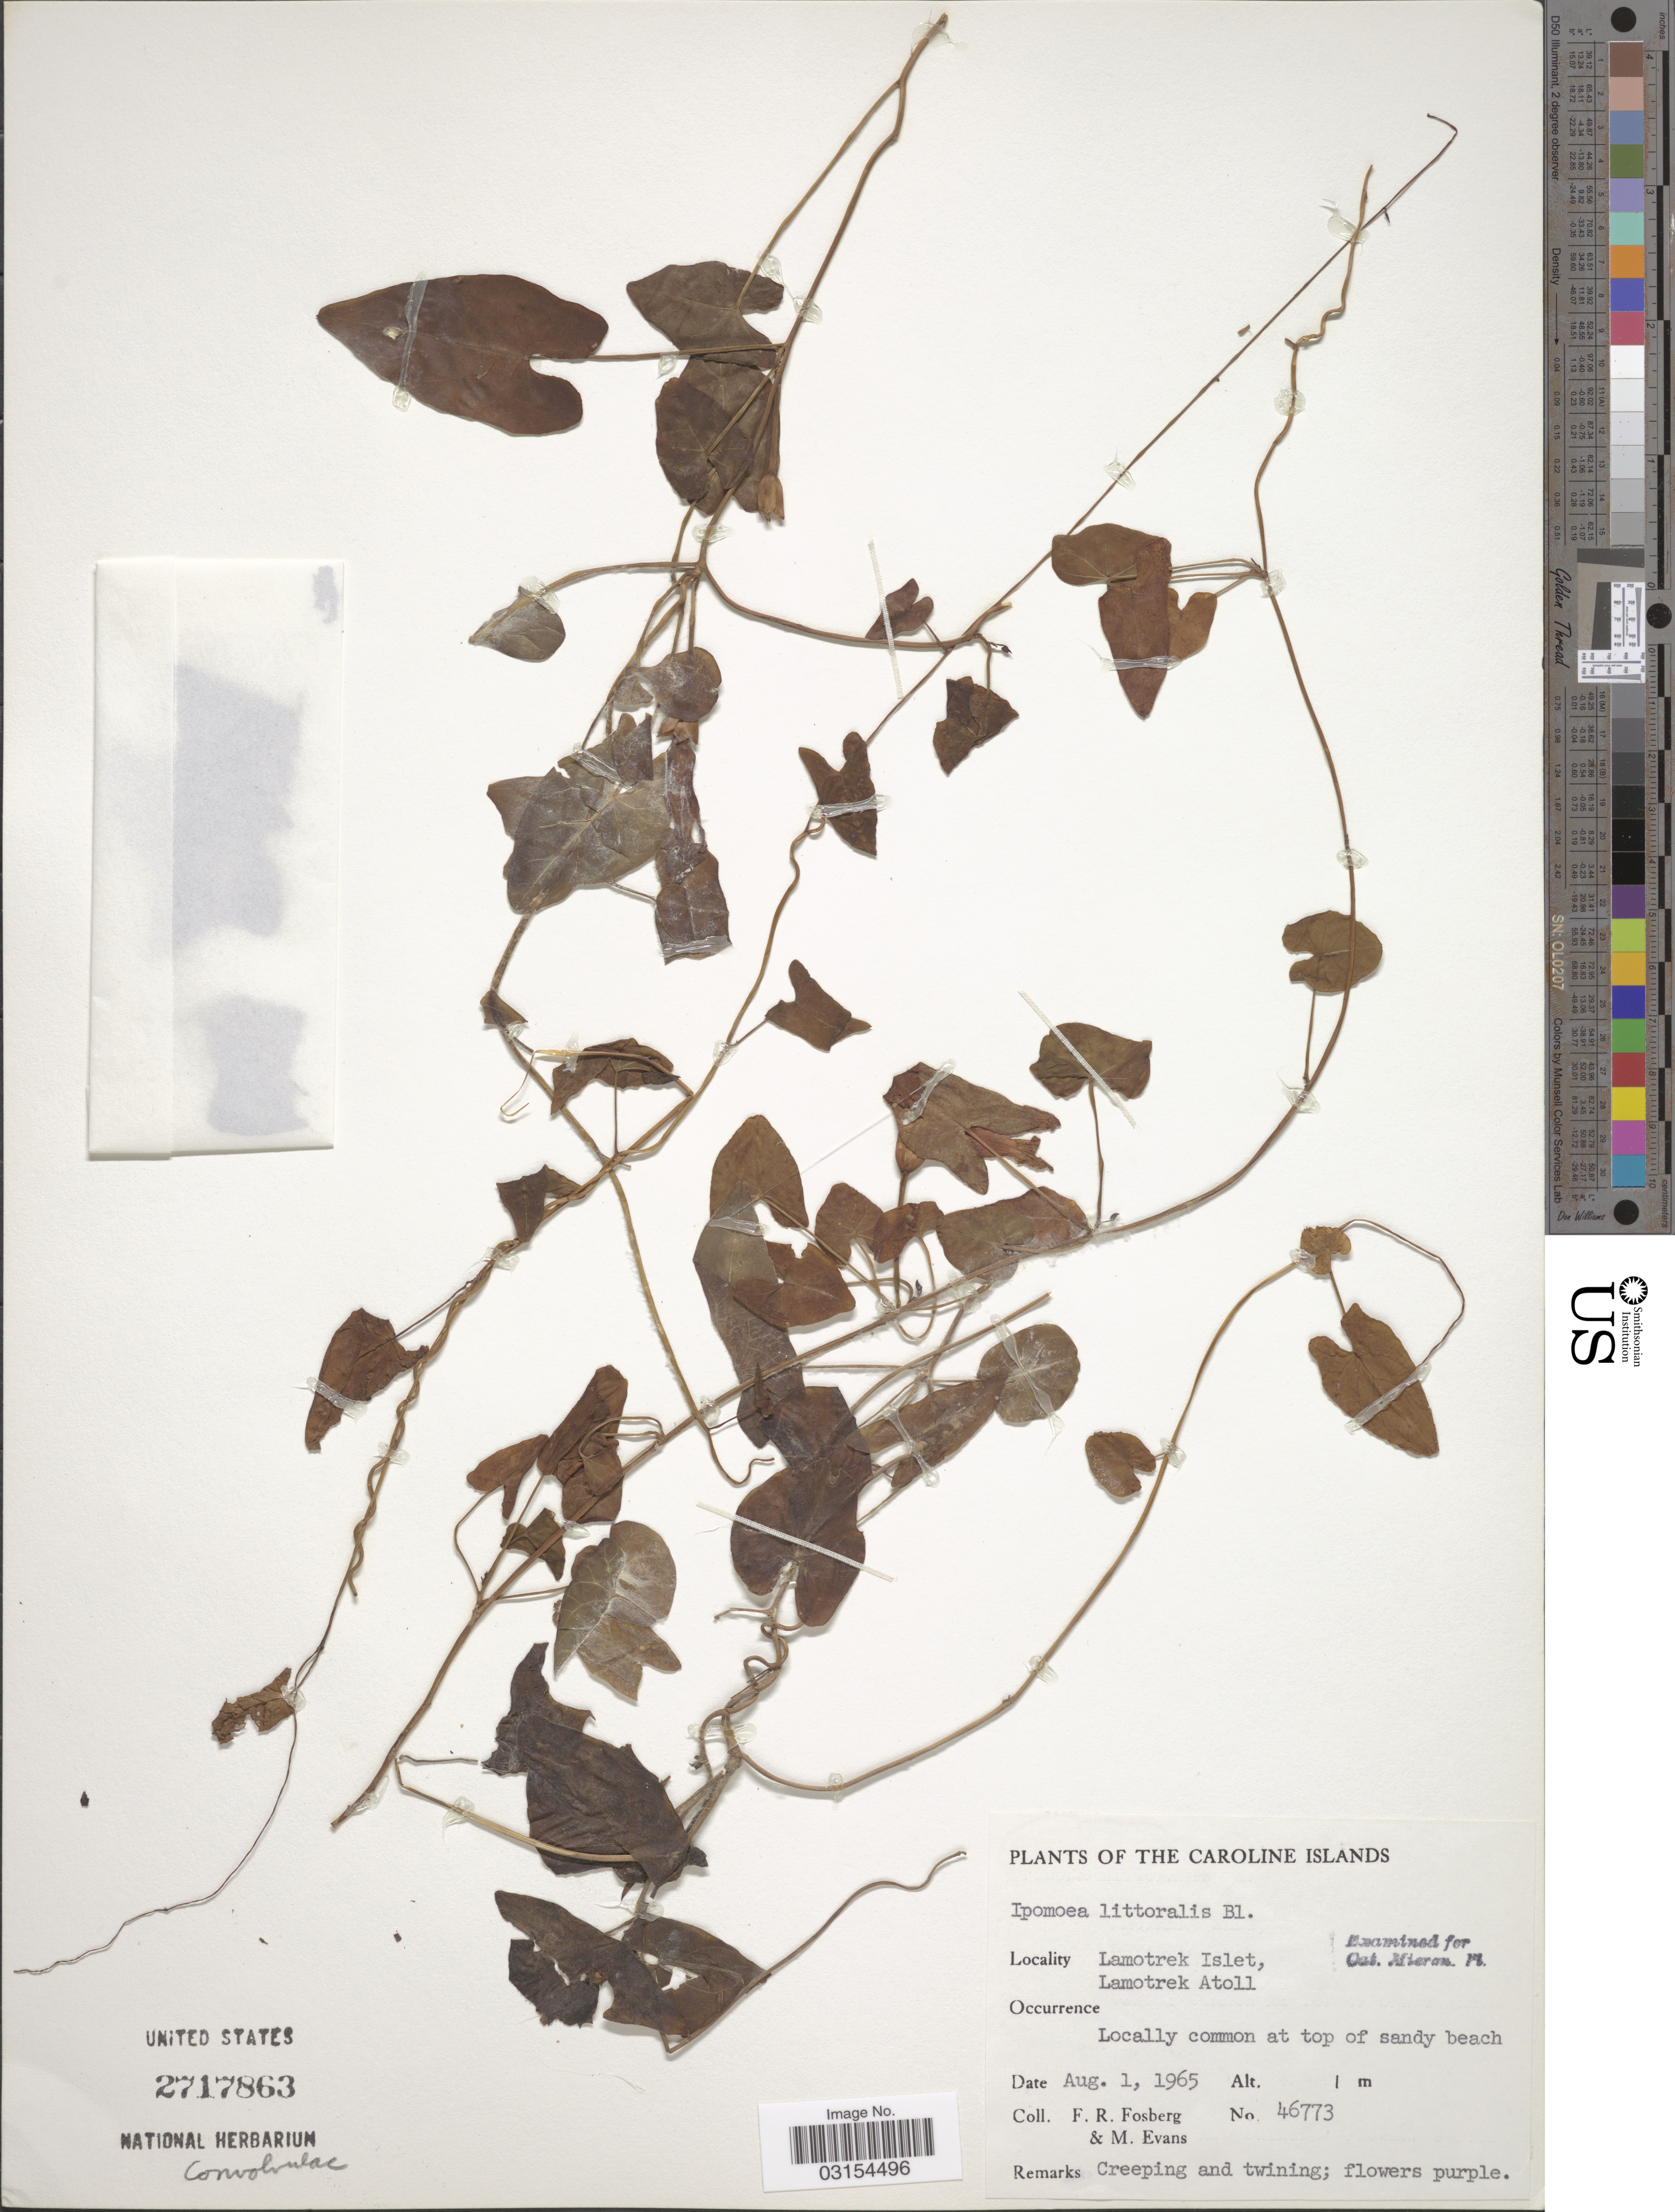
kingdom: Plantae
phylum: Tracheophyta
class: Magnoliopsida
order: Solanales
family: Convolvulaceae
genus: Ipomoea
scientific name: Ipomoea littoralis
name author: Blume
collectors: F. R. Fosberg & M. Evans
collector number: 46773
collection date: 1965-08-01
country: Micronesia, Federated States of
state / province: Yap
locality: Caroline Islands. Lamotrek Islet, Lamotrek Atoll.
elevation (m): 1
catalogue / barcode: US 2717863